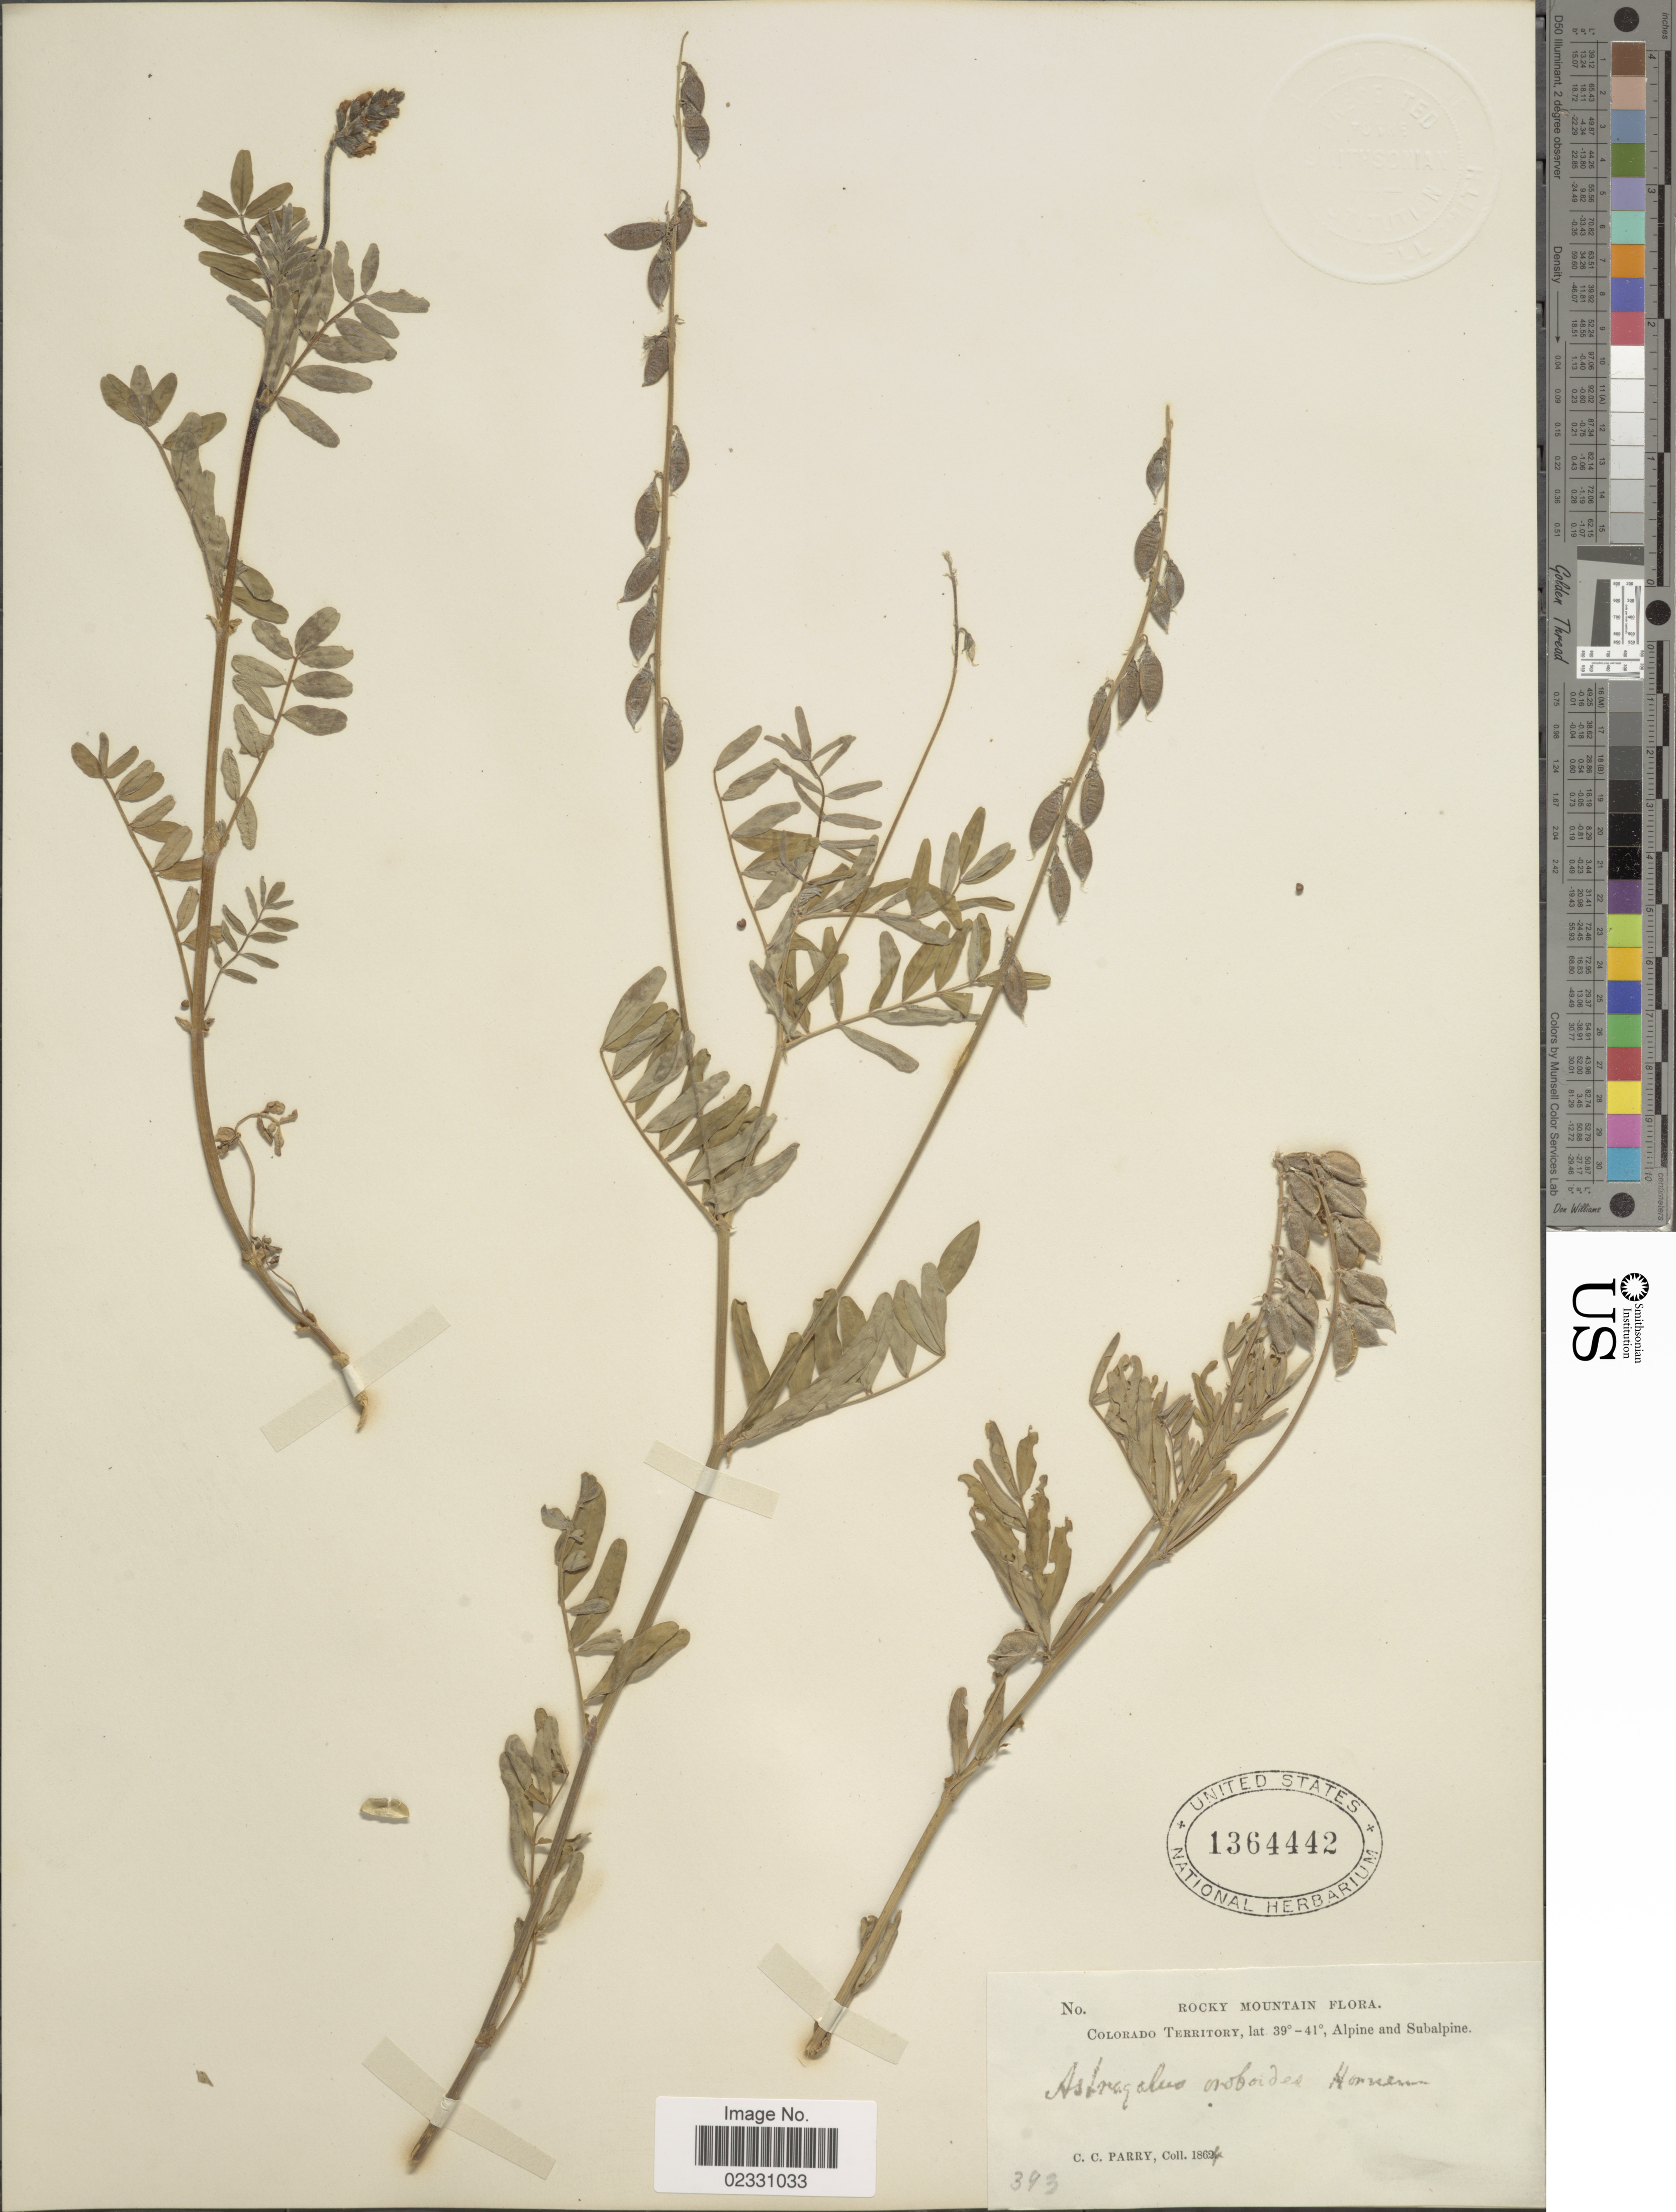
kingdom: Plantae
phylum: Tracheophyta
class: Magnoliopsida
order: Fabales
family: Fabaceae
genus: Astragalus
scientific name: Astragalus oroboides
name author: Hornem.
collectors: C. C. Parry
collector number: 393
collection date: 1864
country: United States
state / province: Colorado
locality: Rocky Mountain, Alpine and Subalpine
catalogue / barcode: US 1364442